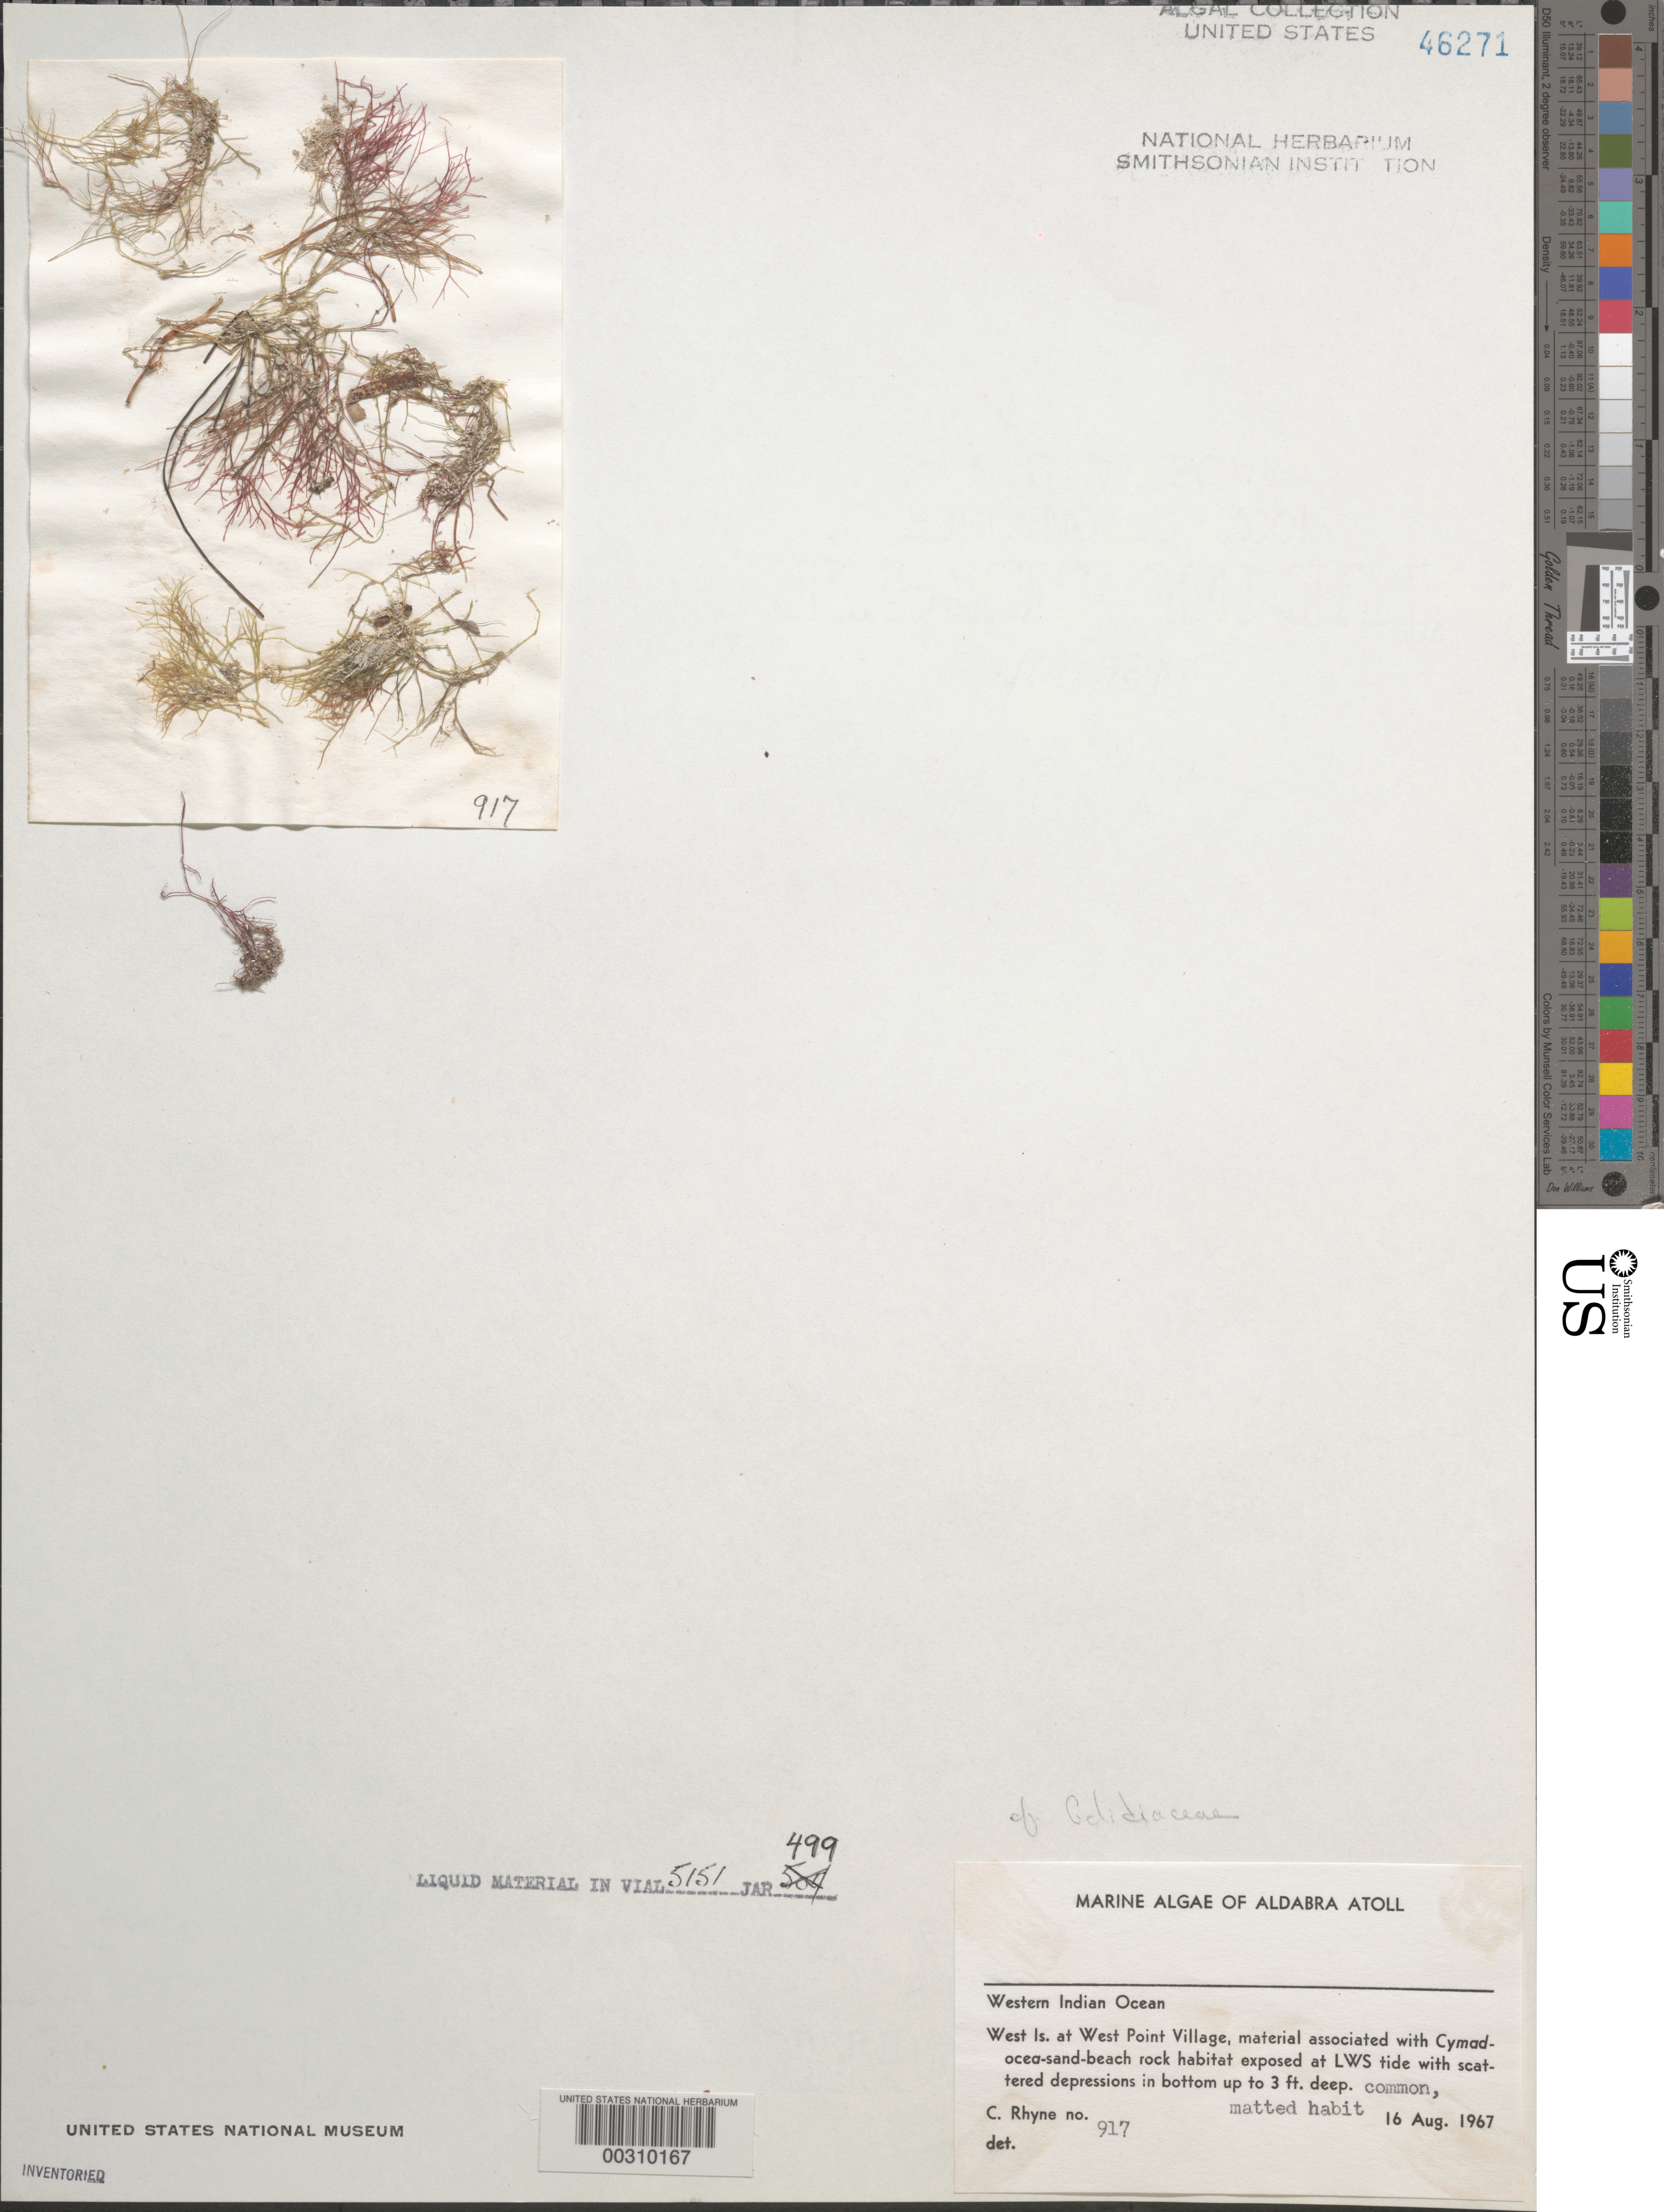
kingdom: Plantae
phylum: Rhodophyta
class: Florideophyceae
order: Gelidiales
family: Gelidiaceae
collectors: C. Rhyne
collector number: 917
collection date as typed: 16 Aug 1967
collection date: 1967-08-16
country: Seychelles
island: Aldabra Atoll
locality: West Islet, West Point Village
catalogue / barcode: US 46271